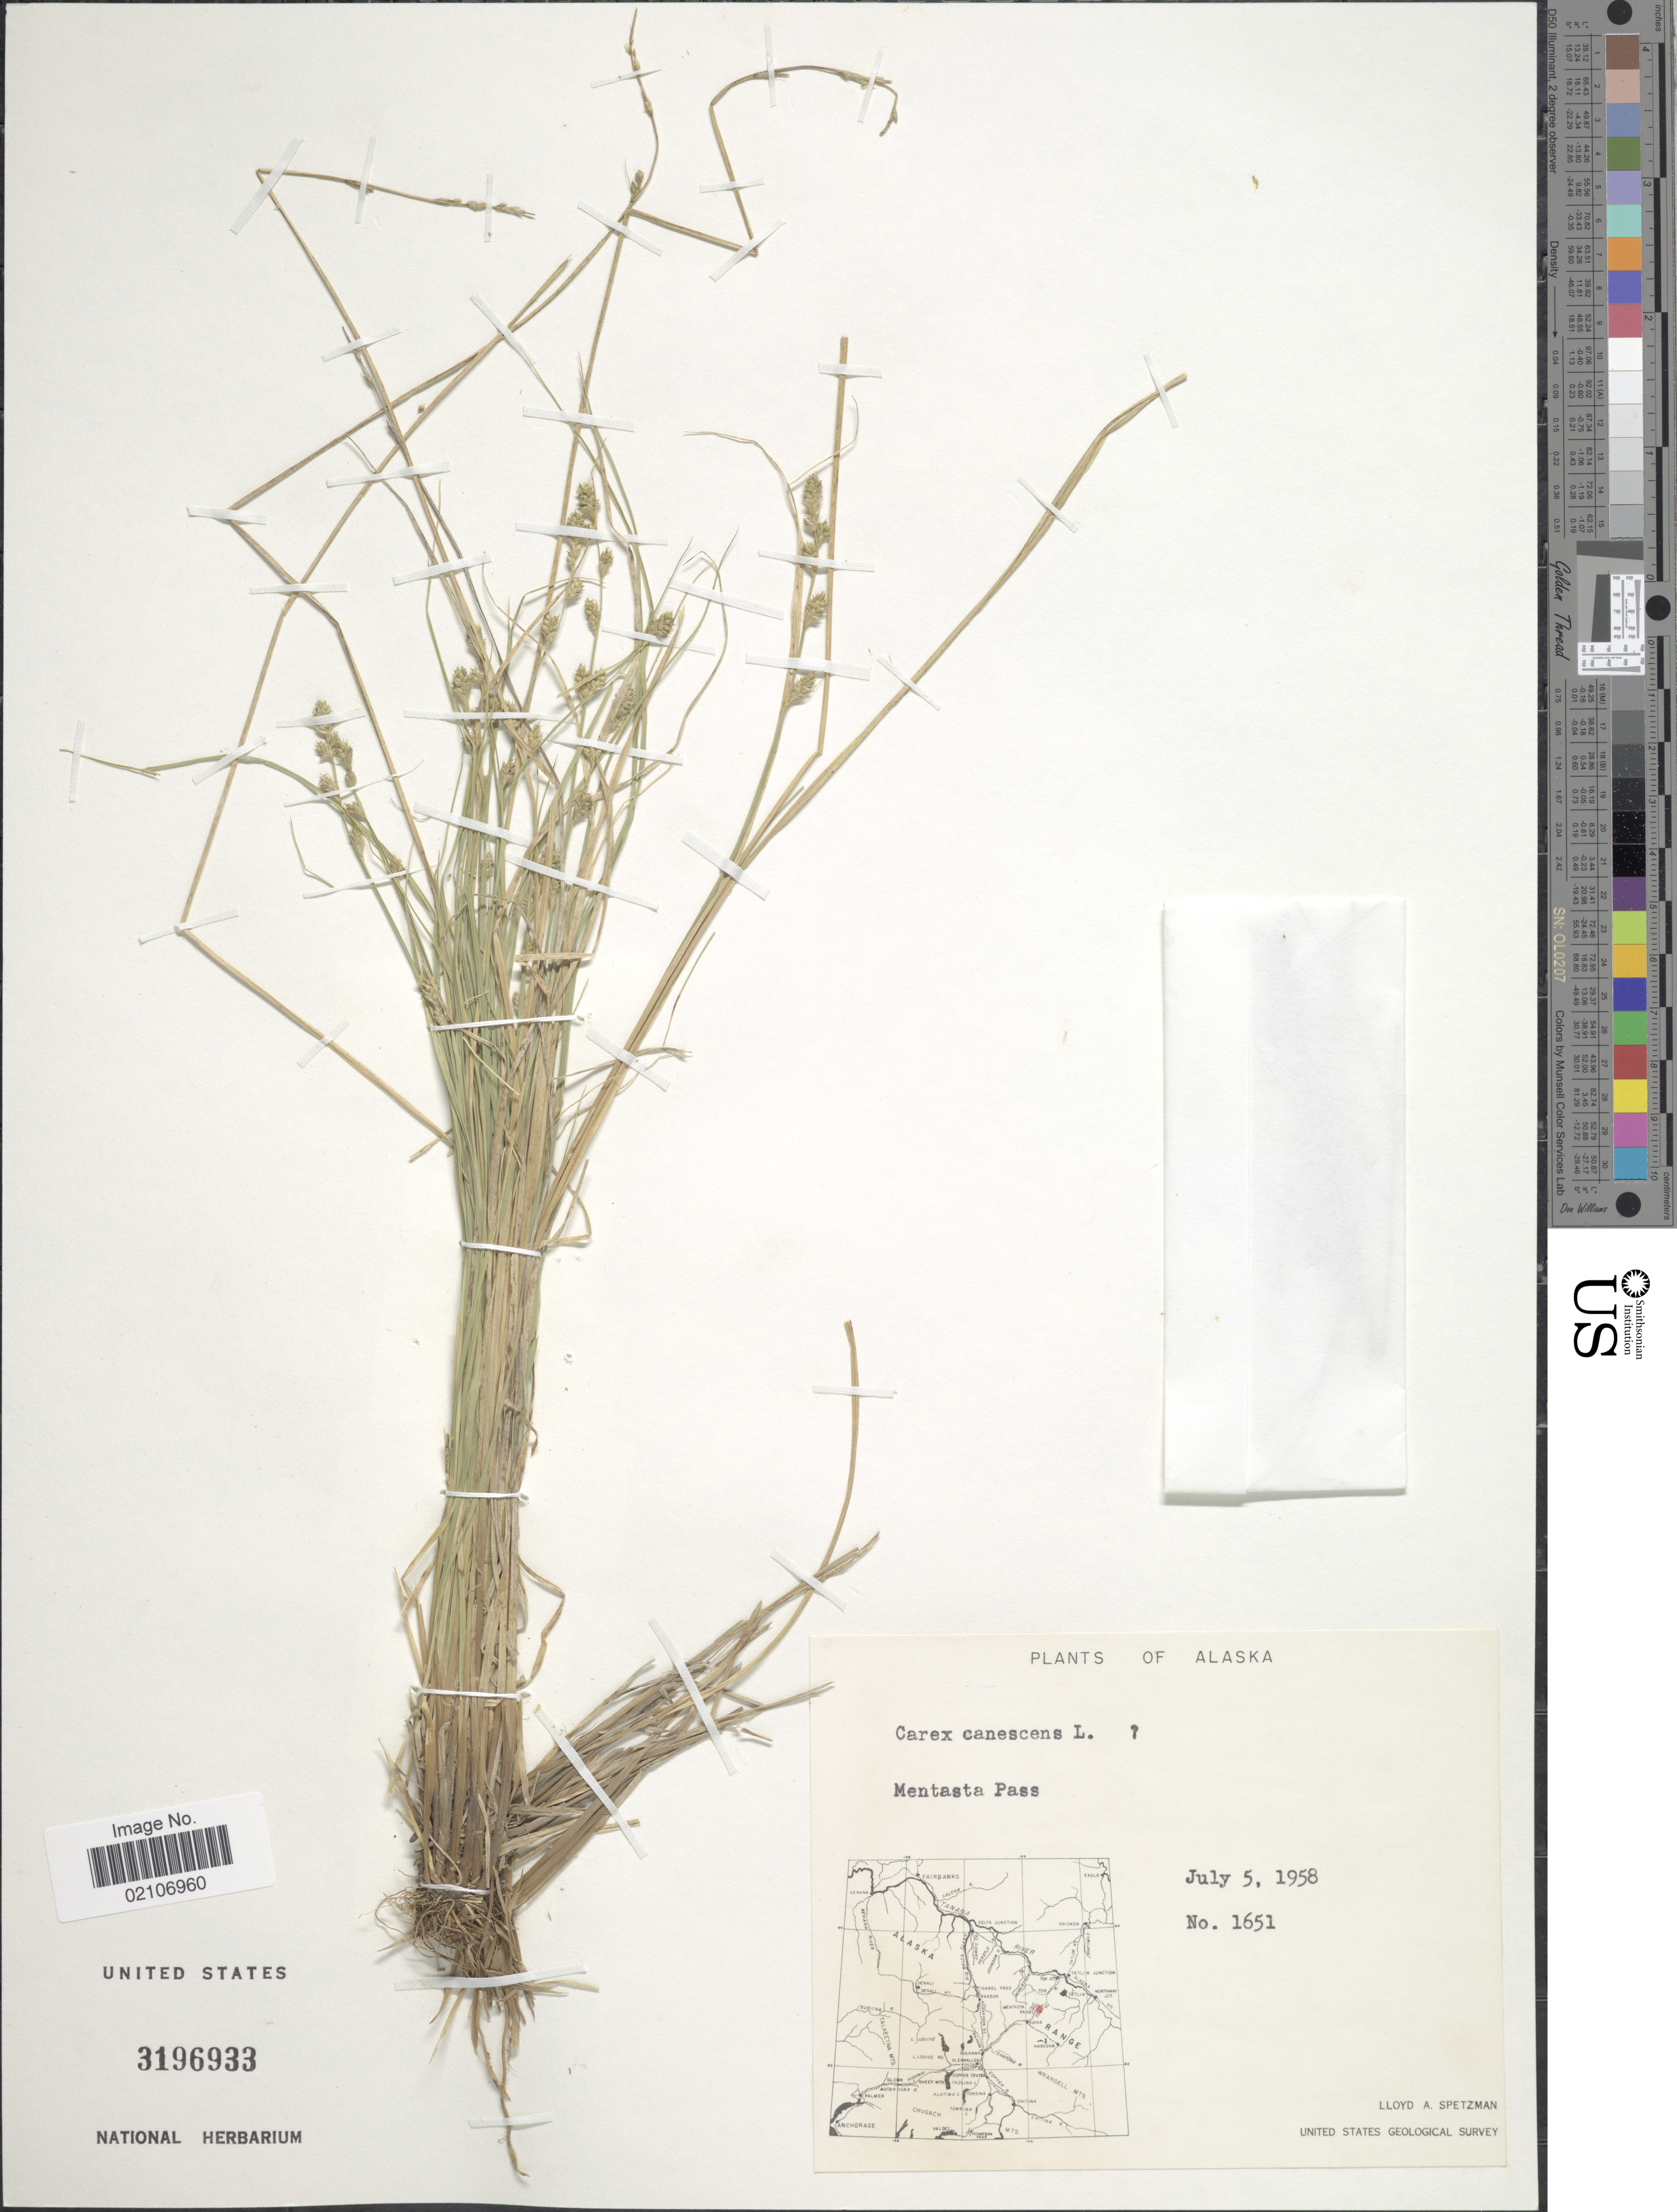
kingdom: Plantae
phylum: Tracheophyta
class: Liliopsida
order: Poales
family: Cyperaceae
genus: Carex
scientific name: Carex canescens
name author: L.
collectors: L. Spetzman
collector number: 1651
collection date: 1958-07-05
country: United States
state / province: Alaska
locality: Alaska. Mentasta Pass.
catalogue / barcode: US 3196933